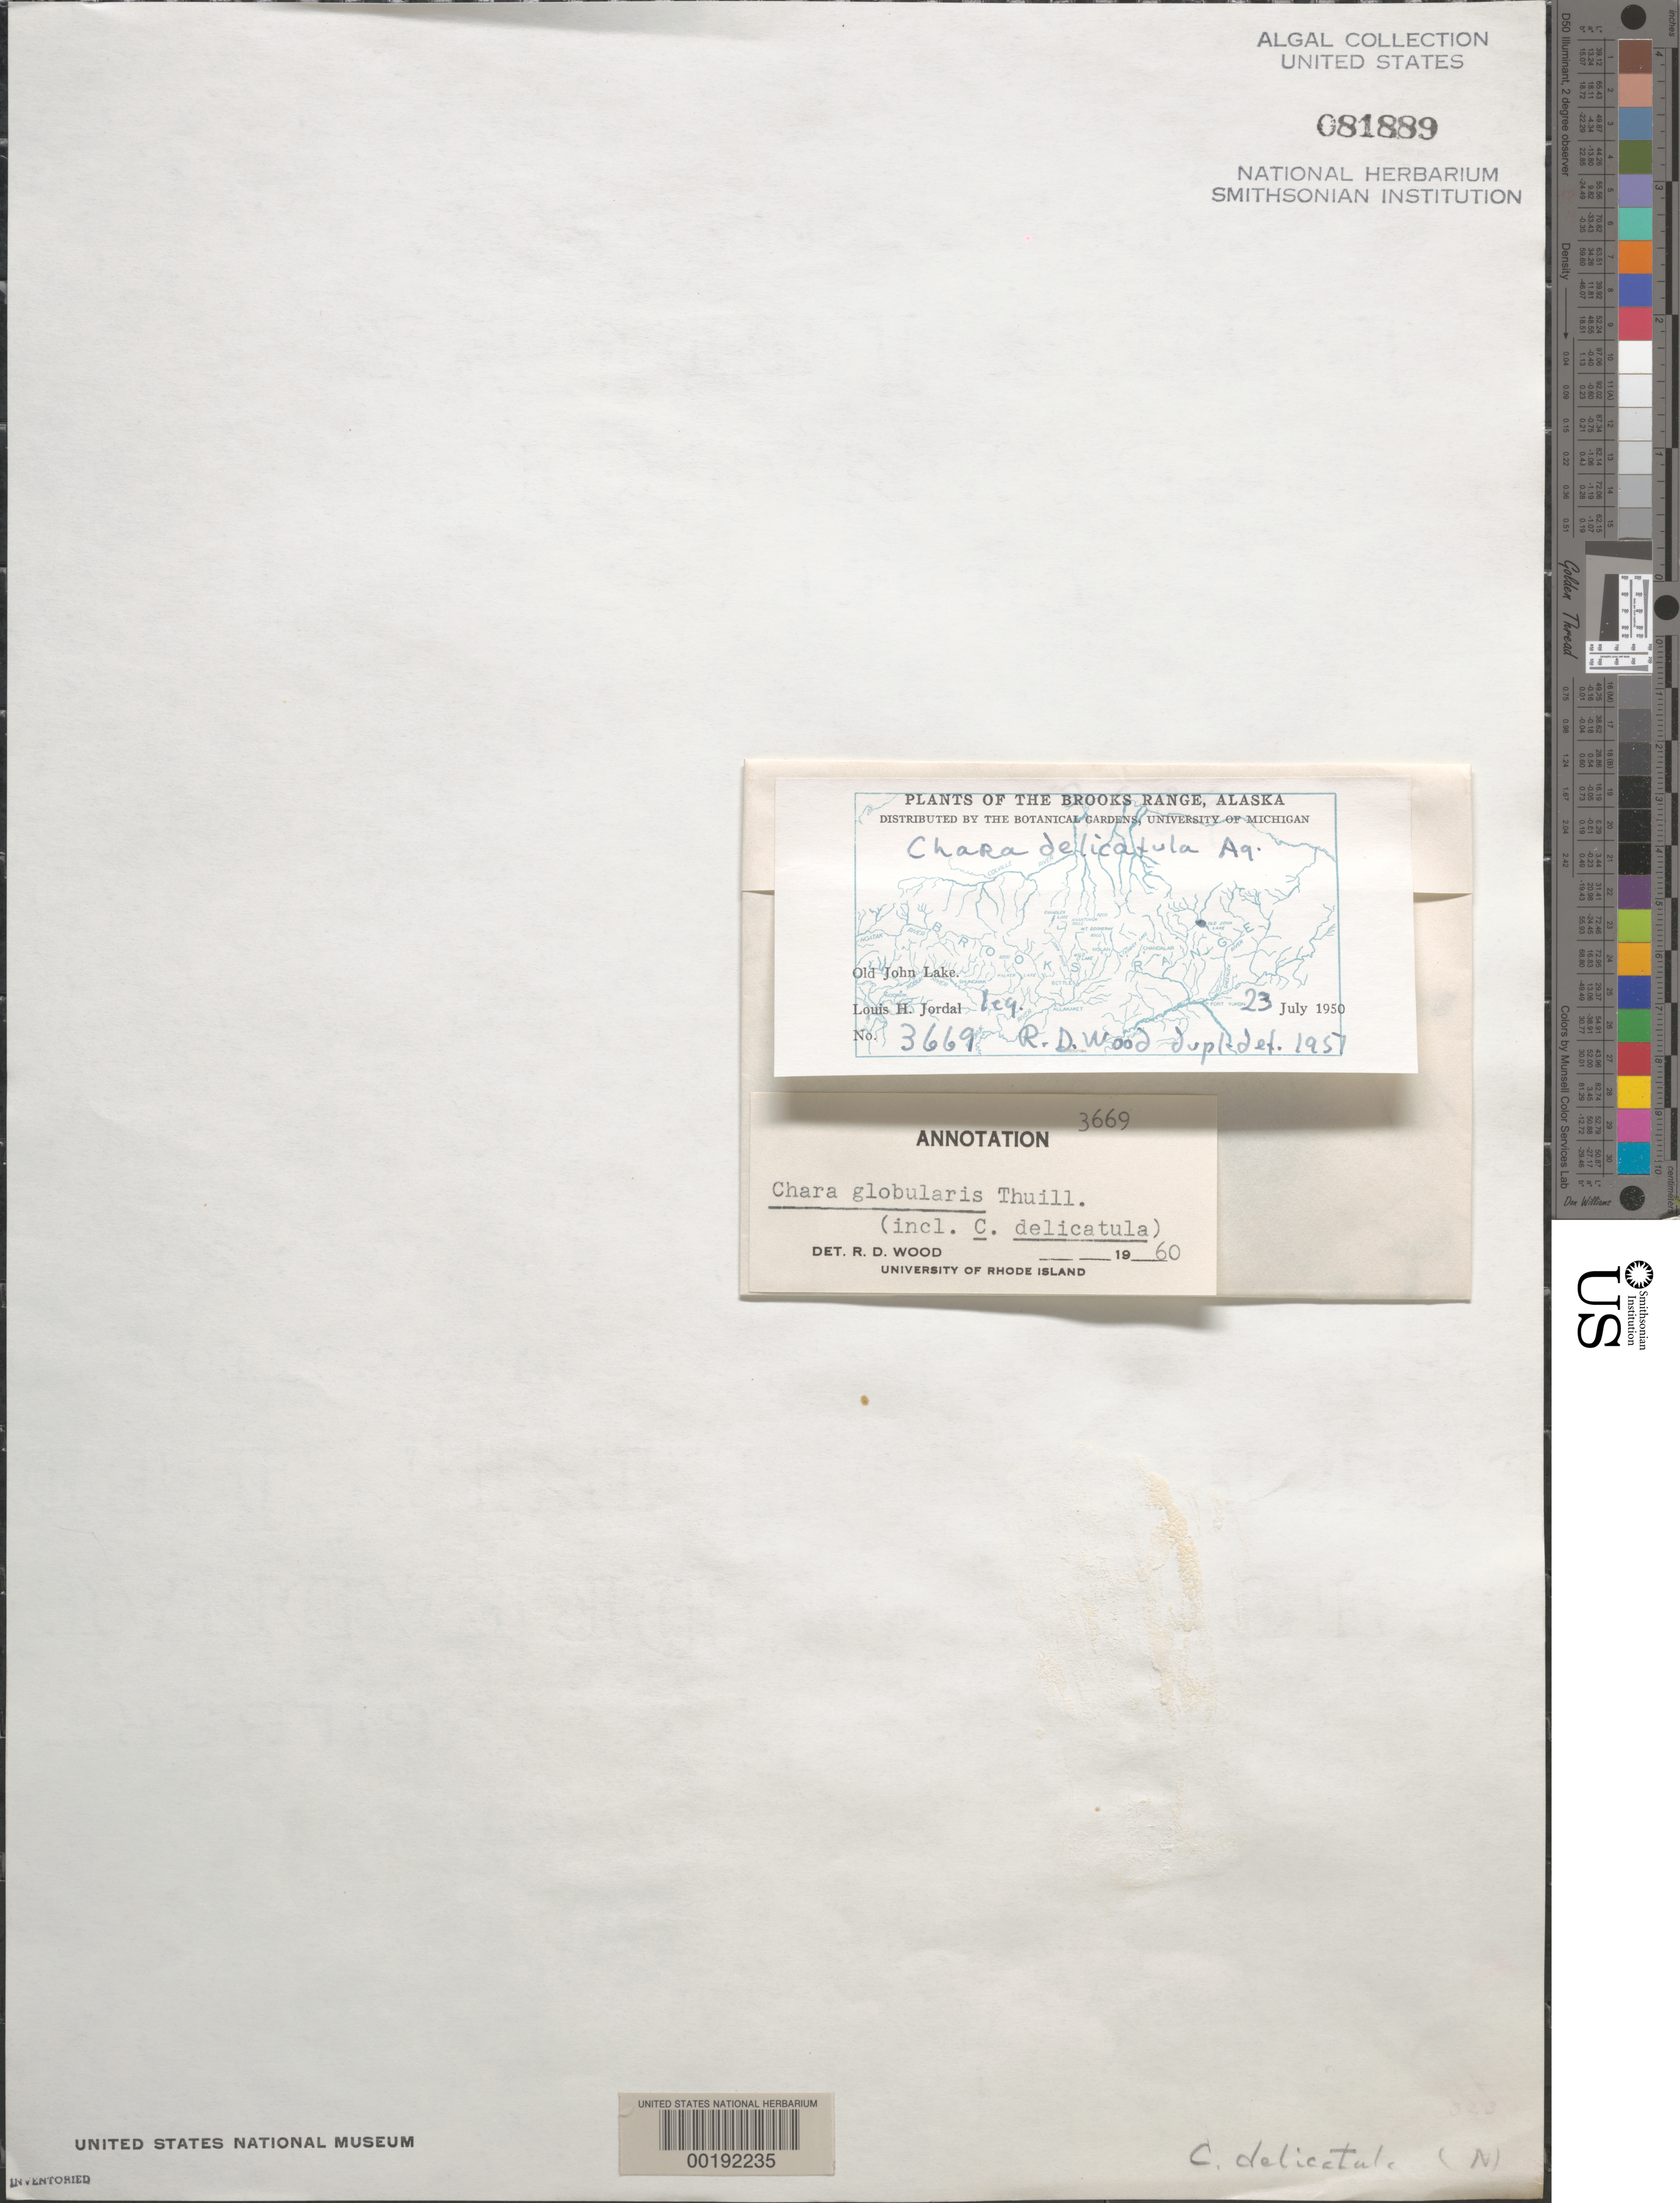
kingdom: Plantae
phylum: Charophyta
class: Charophyceae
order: Charales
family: Characeae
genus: Chara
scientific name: Chara globularis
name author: Thuiller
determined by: Wood, R. D.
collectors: L. Jordal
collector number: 3669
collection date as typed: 23 Jul 1950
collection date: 1950-07-23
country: United States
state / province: Alaska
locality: Old John Lake, Brooks Range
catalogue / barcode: US 81889